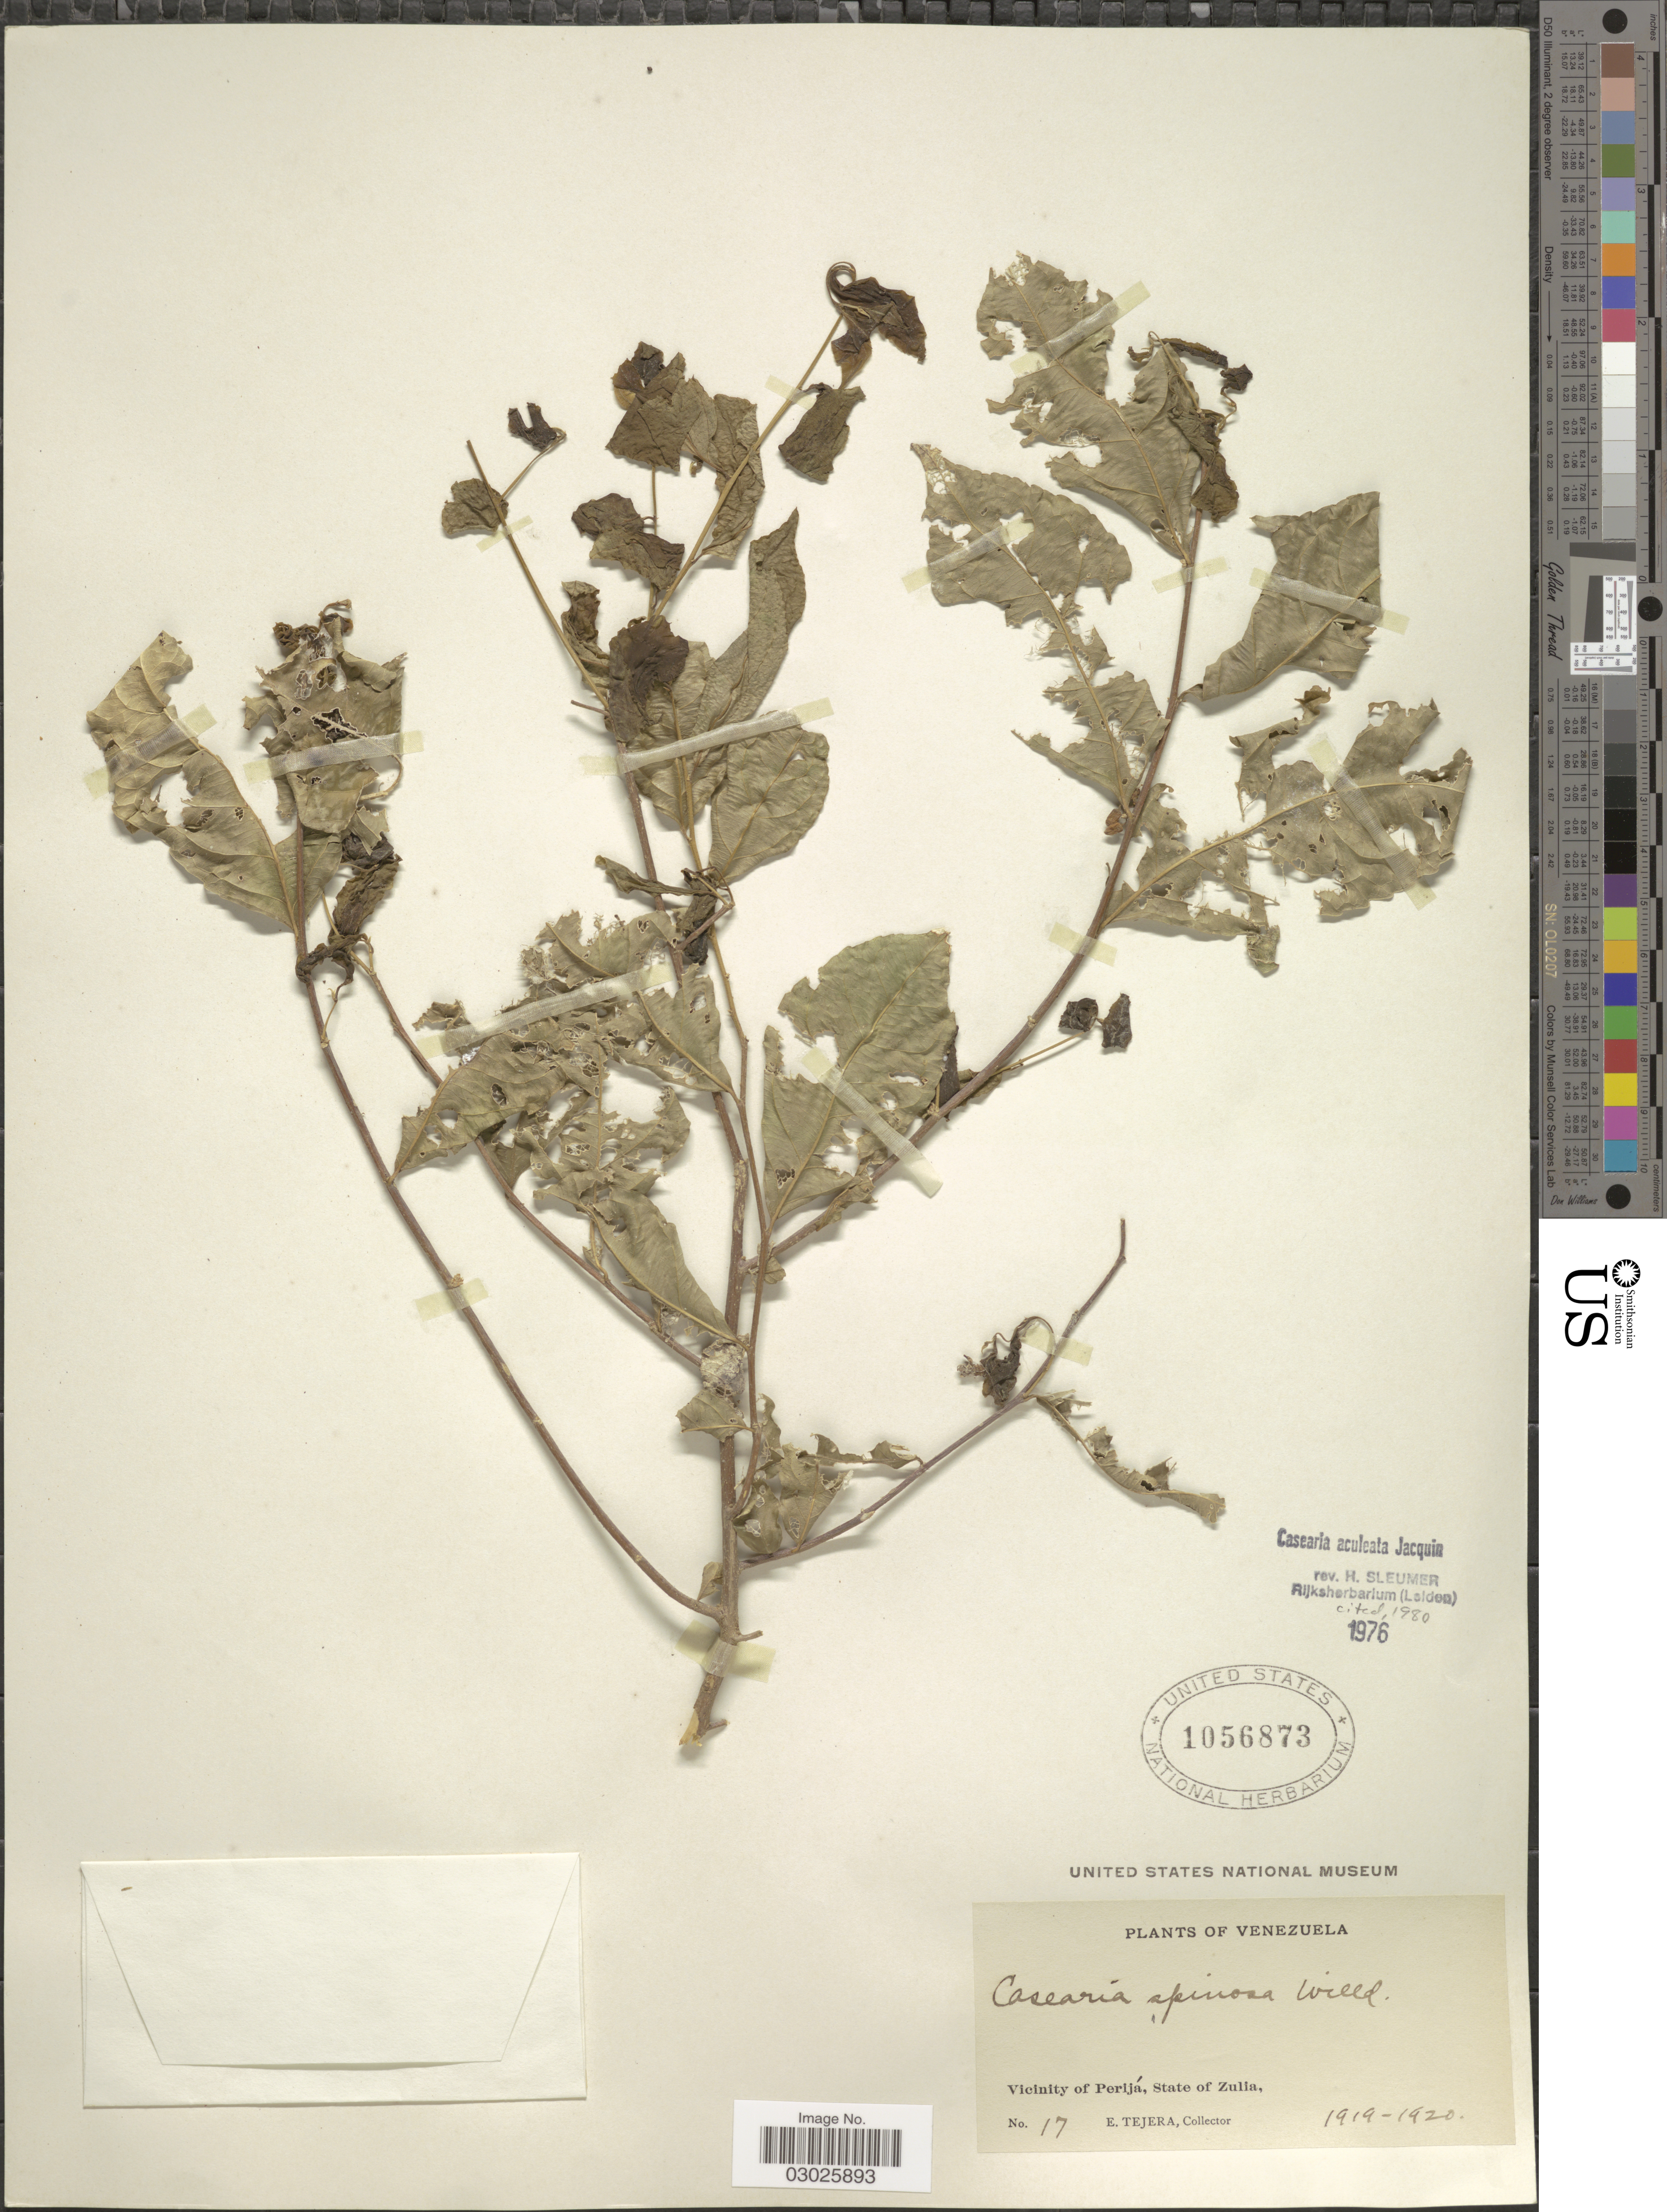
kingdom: Plantae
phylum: Tracheophyta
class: Magnoliopsida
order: Malpighiales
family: Salicaceae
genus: Casearia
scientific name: Casearia aculeata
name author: Jacq.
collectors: E. Tejera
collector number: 17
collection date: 1919/1920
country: Venezuela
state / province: Zulia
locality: Vicinity of Perijá.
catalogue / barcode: US 1056873